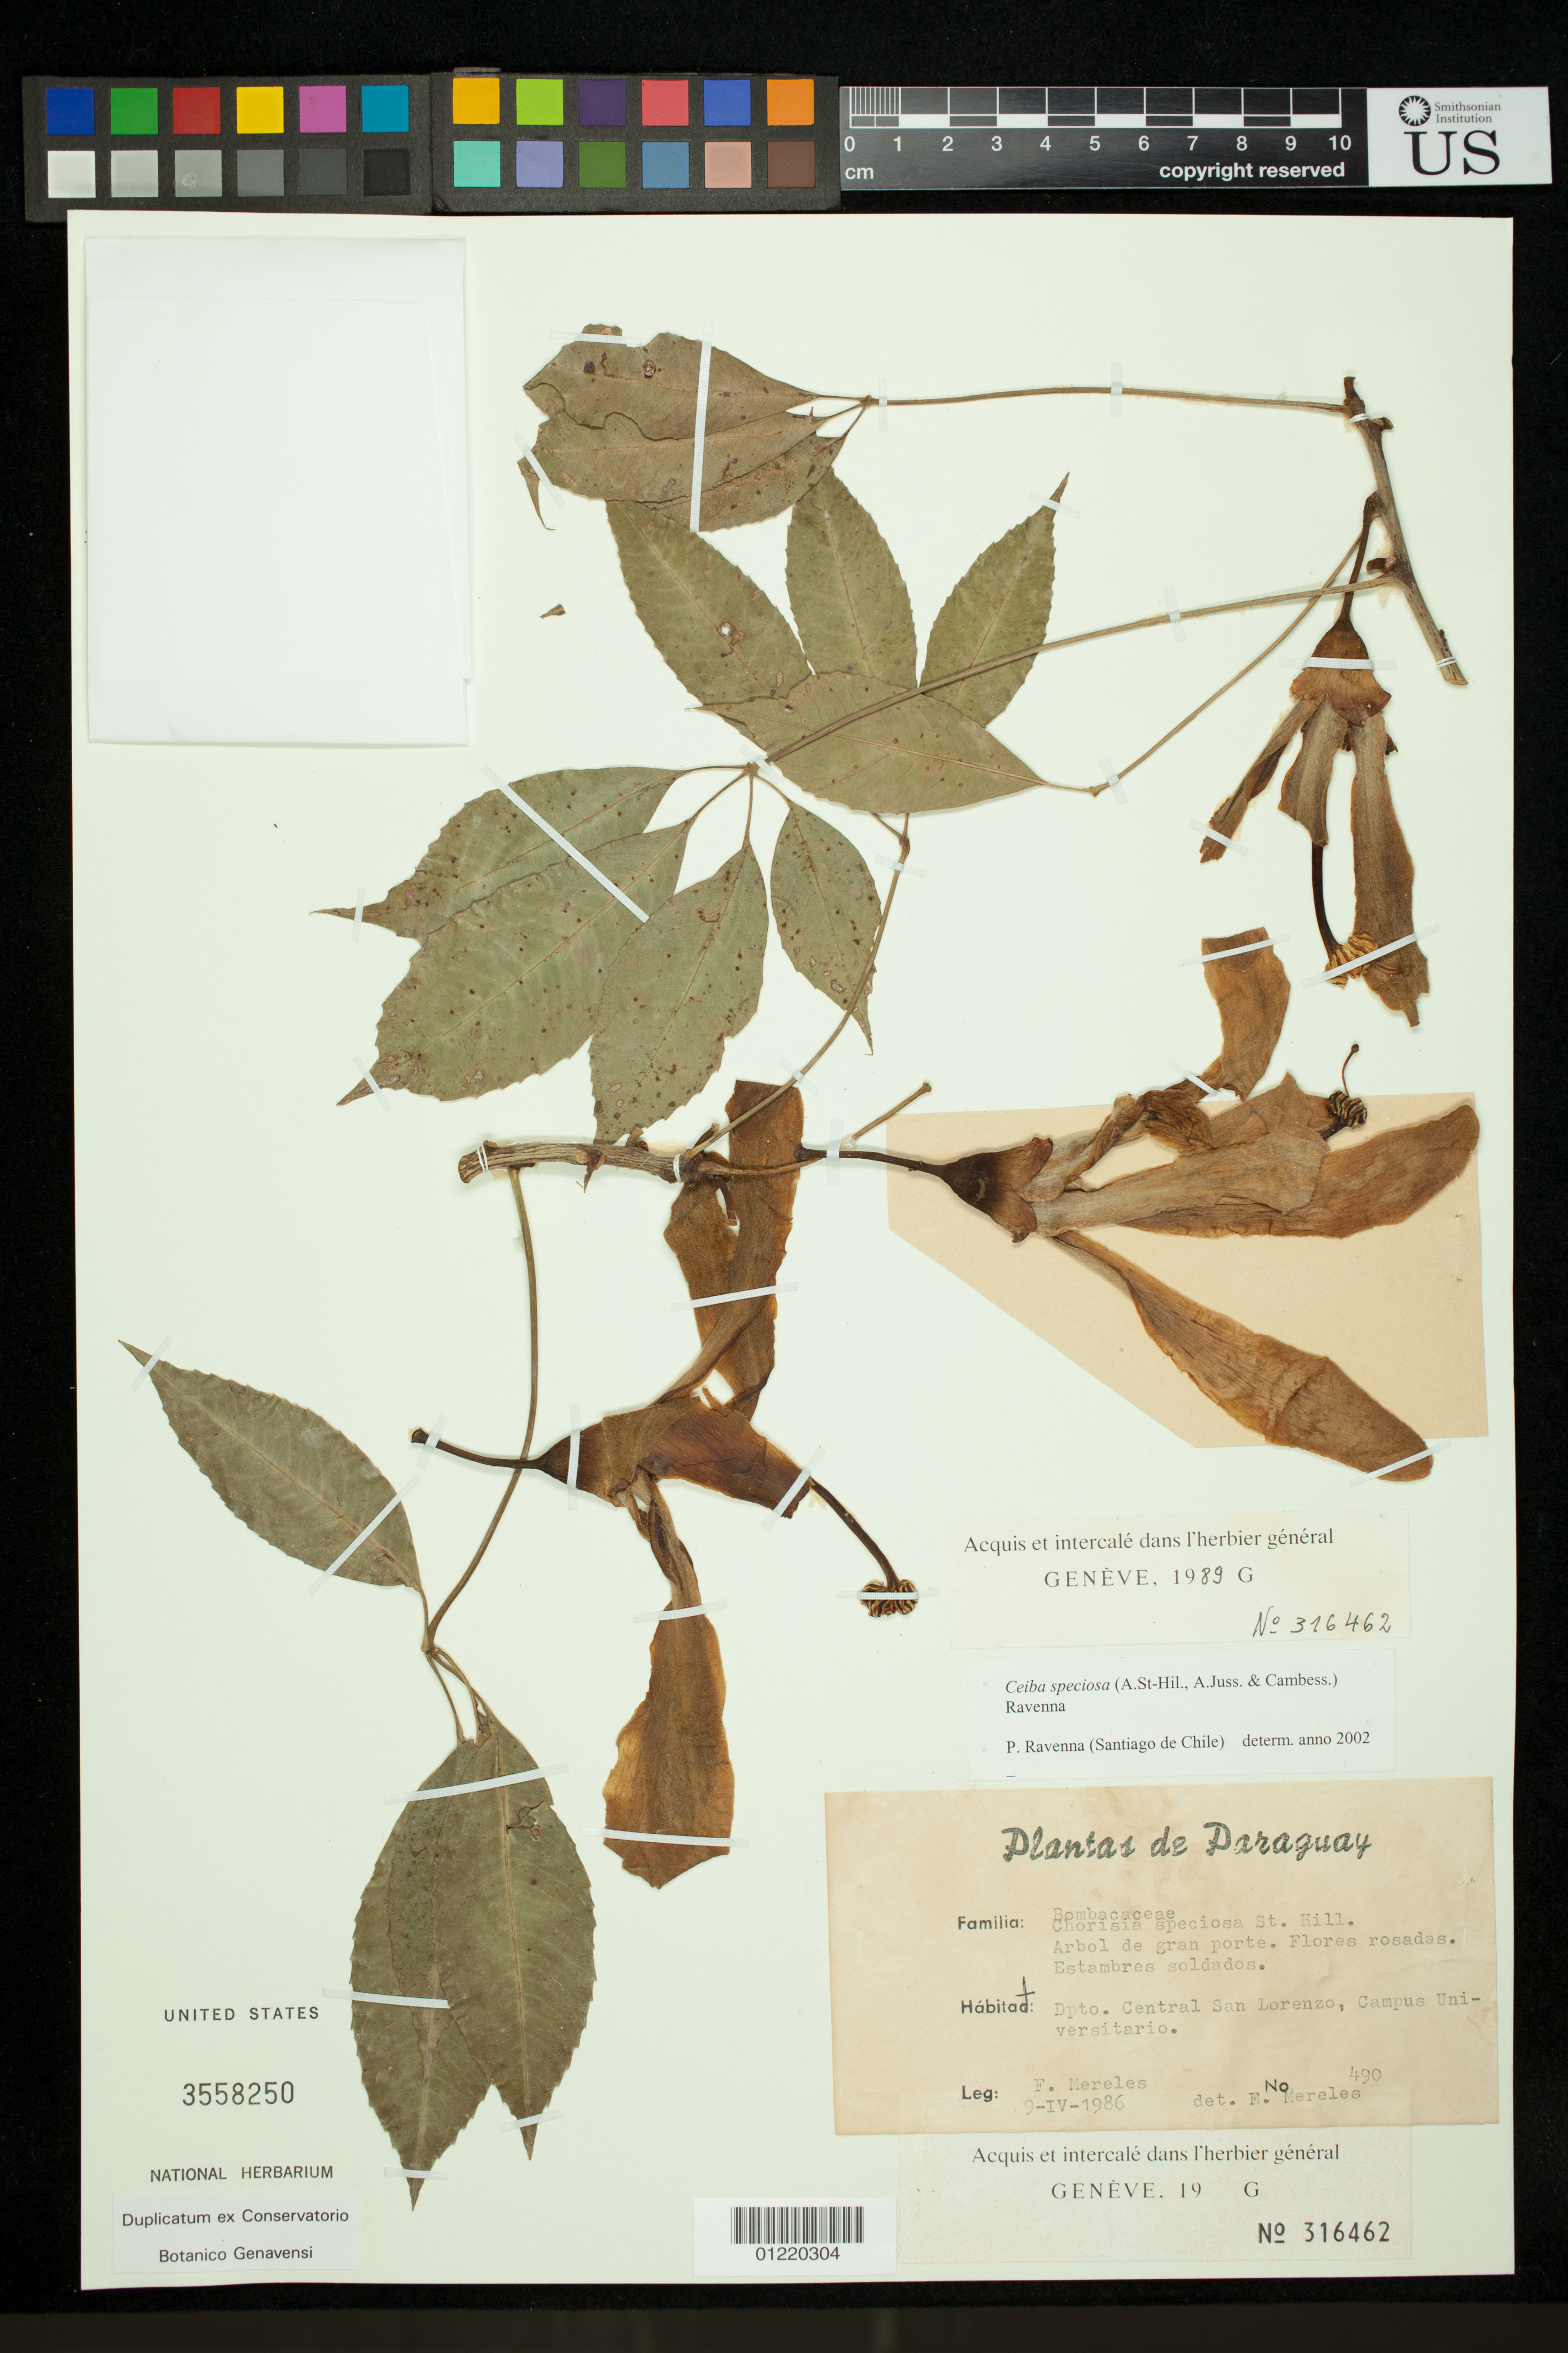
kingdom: Plantae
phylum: Tracheophyta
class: Magnoliopsida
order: Malvales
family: Malvaceae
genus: Ceiba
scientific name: Ceiba speciosa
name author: (A. St.-Hil.) Ravenna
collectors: F. Mereles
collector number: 490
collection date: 1986-04-09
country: Paraguay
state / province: Central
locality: San Lorenzo. Campus Universitario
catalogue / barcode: US 3558250